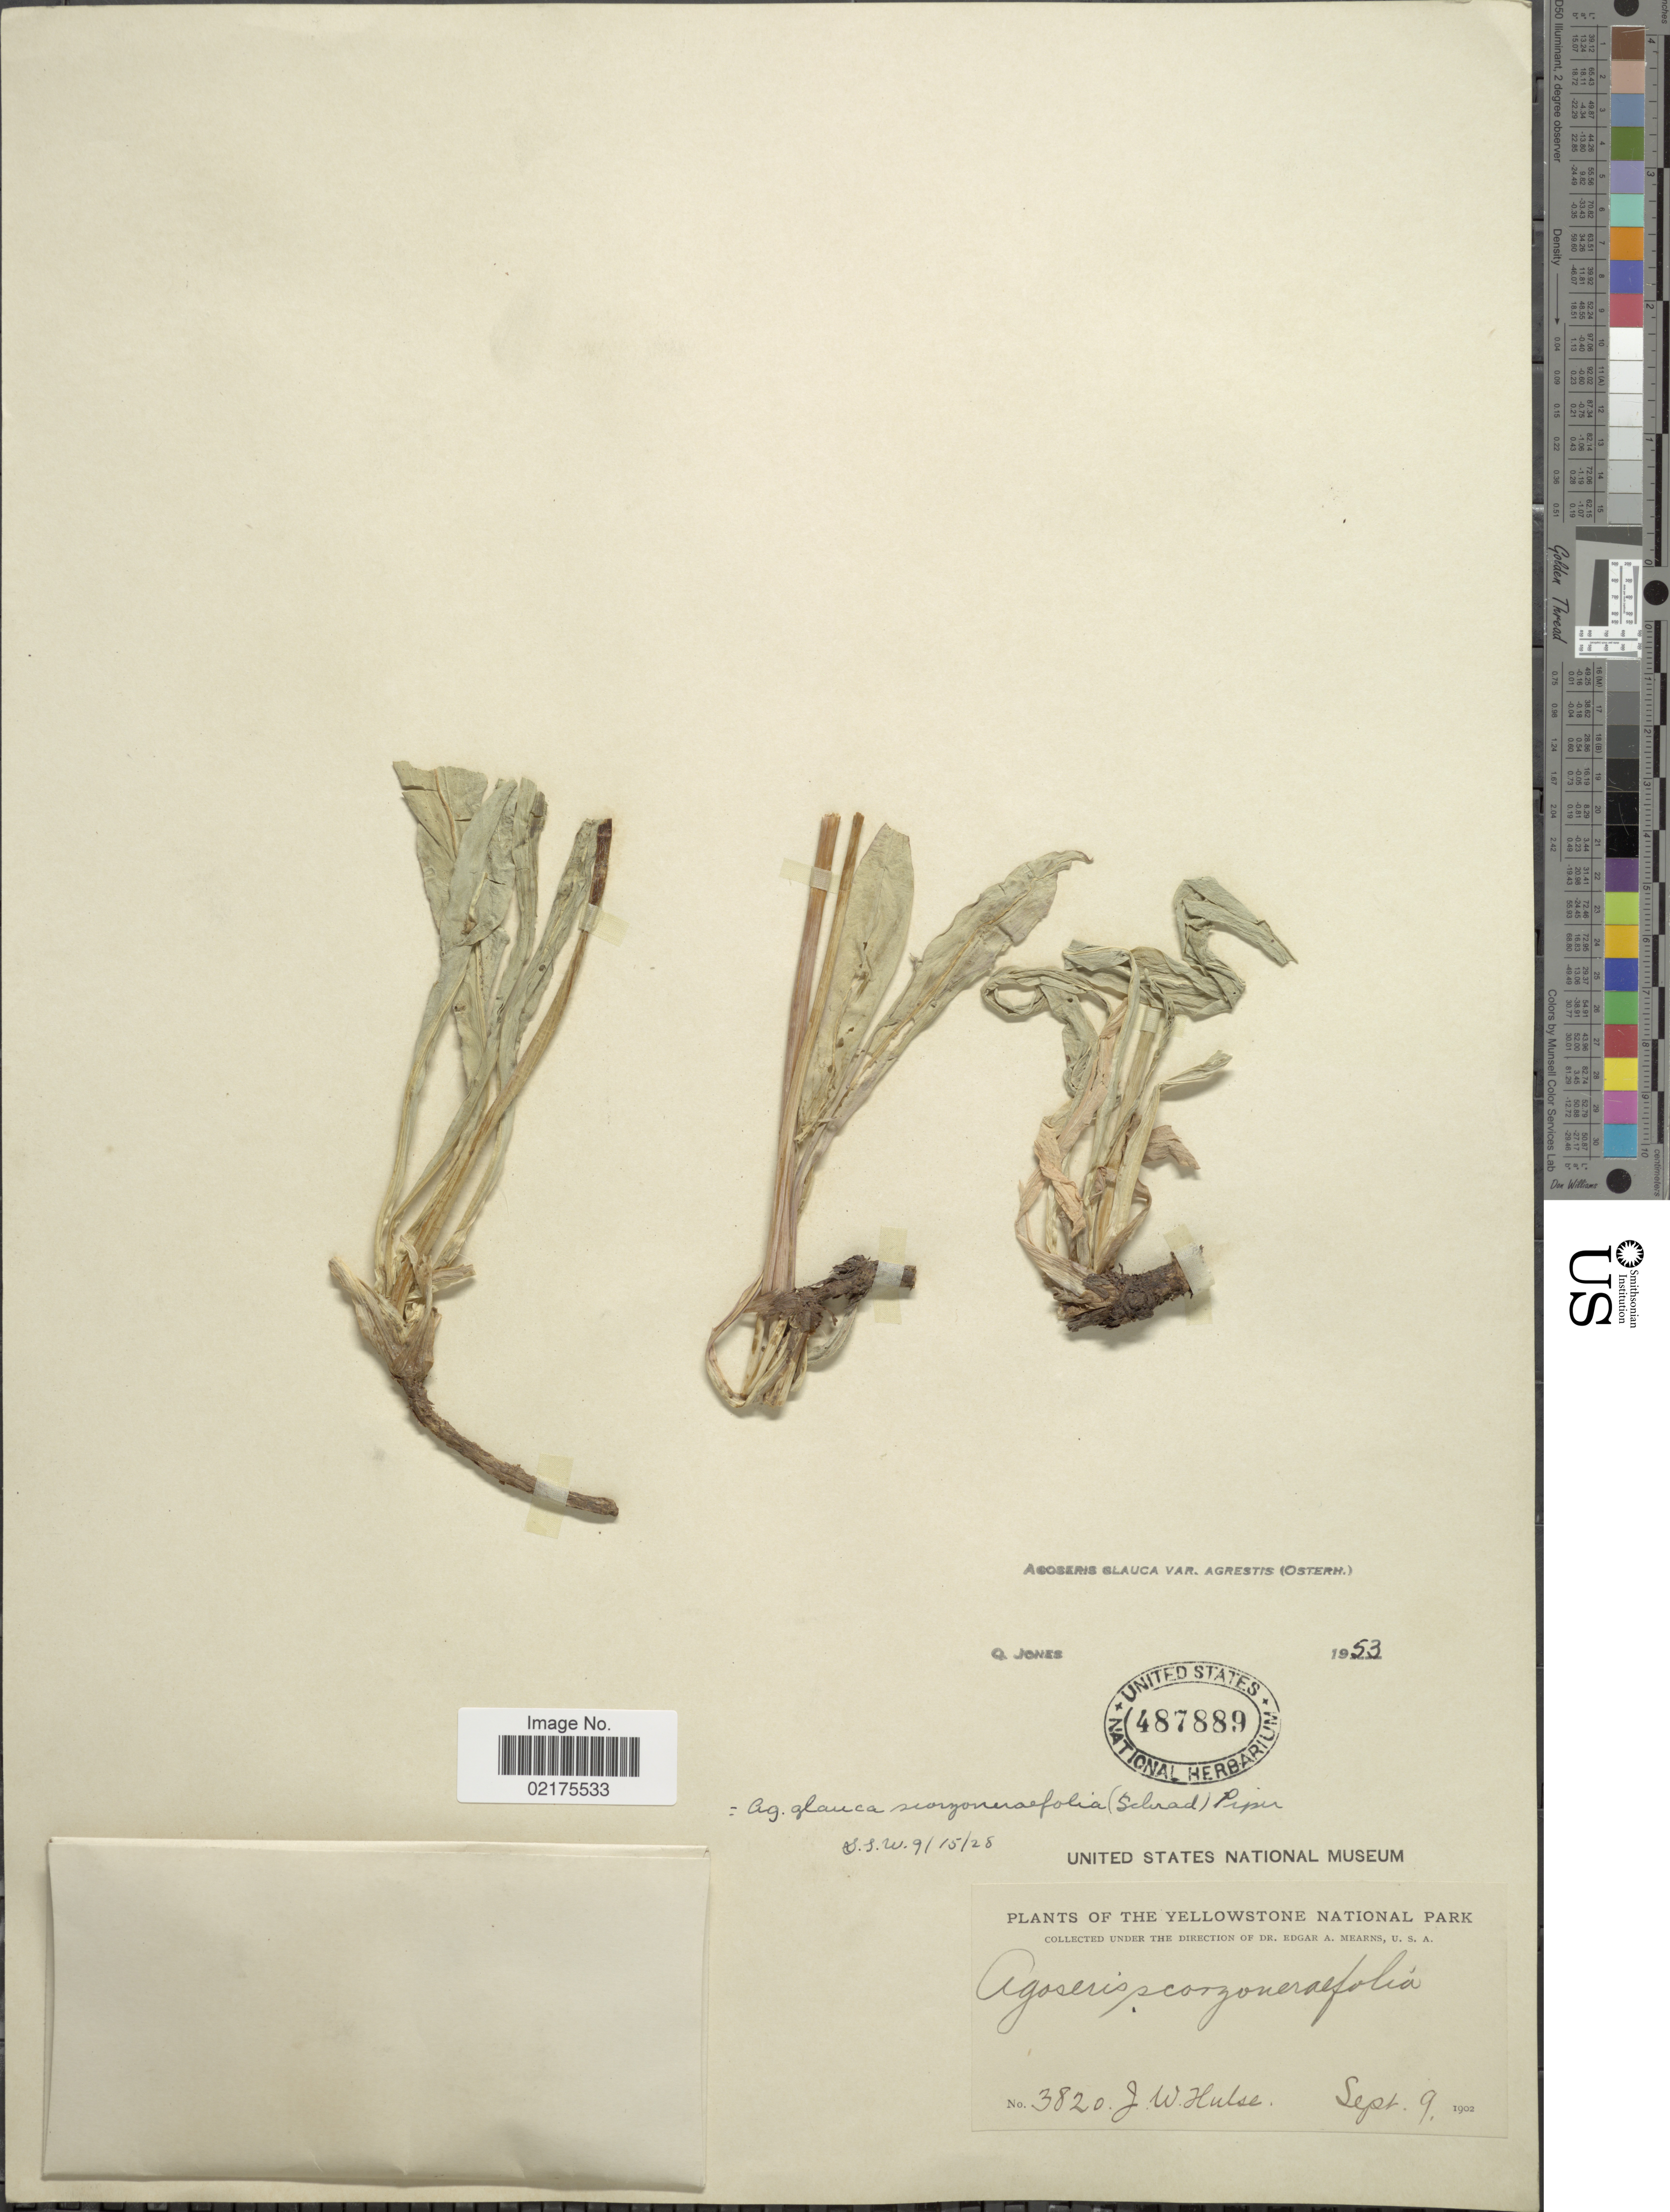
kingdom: Plantae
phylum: Tracheophyta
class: Magnoliopsida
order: Asterales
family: Asteraceae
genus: Agoseris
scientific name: Agoseris glauca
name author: (Pursh) Raf.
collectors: J. Hulse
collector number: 3820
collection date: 1902-09-09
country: United States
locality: Yellowstone National Park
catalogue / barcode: US 487889